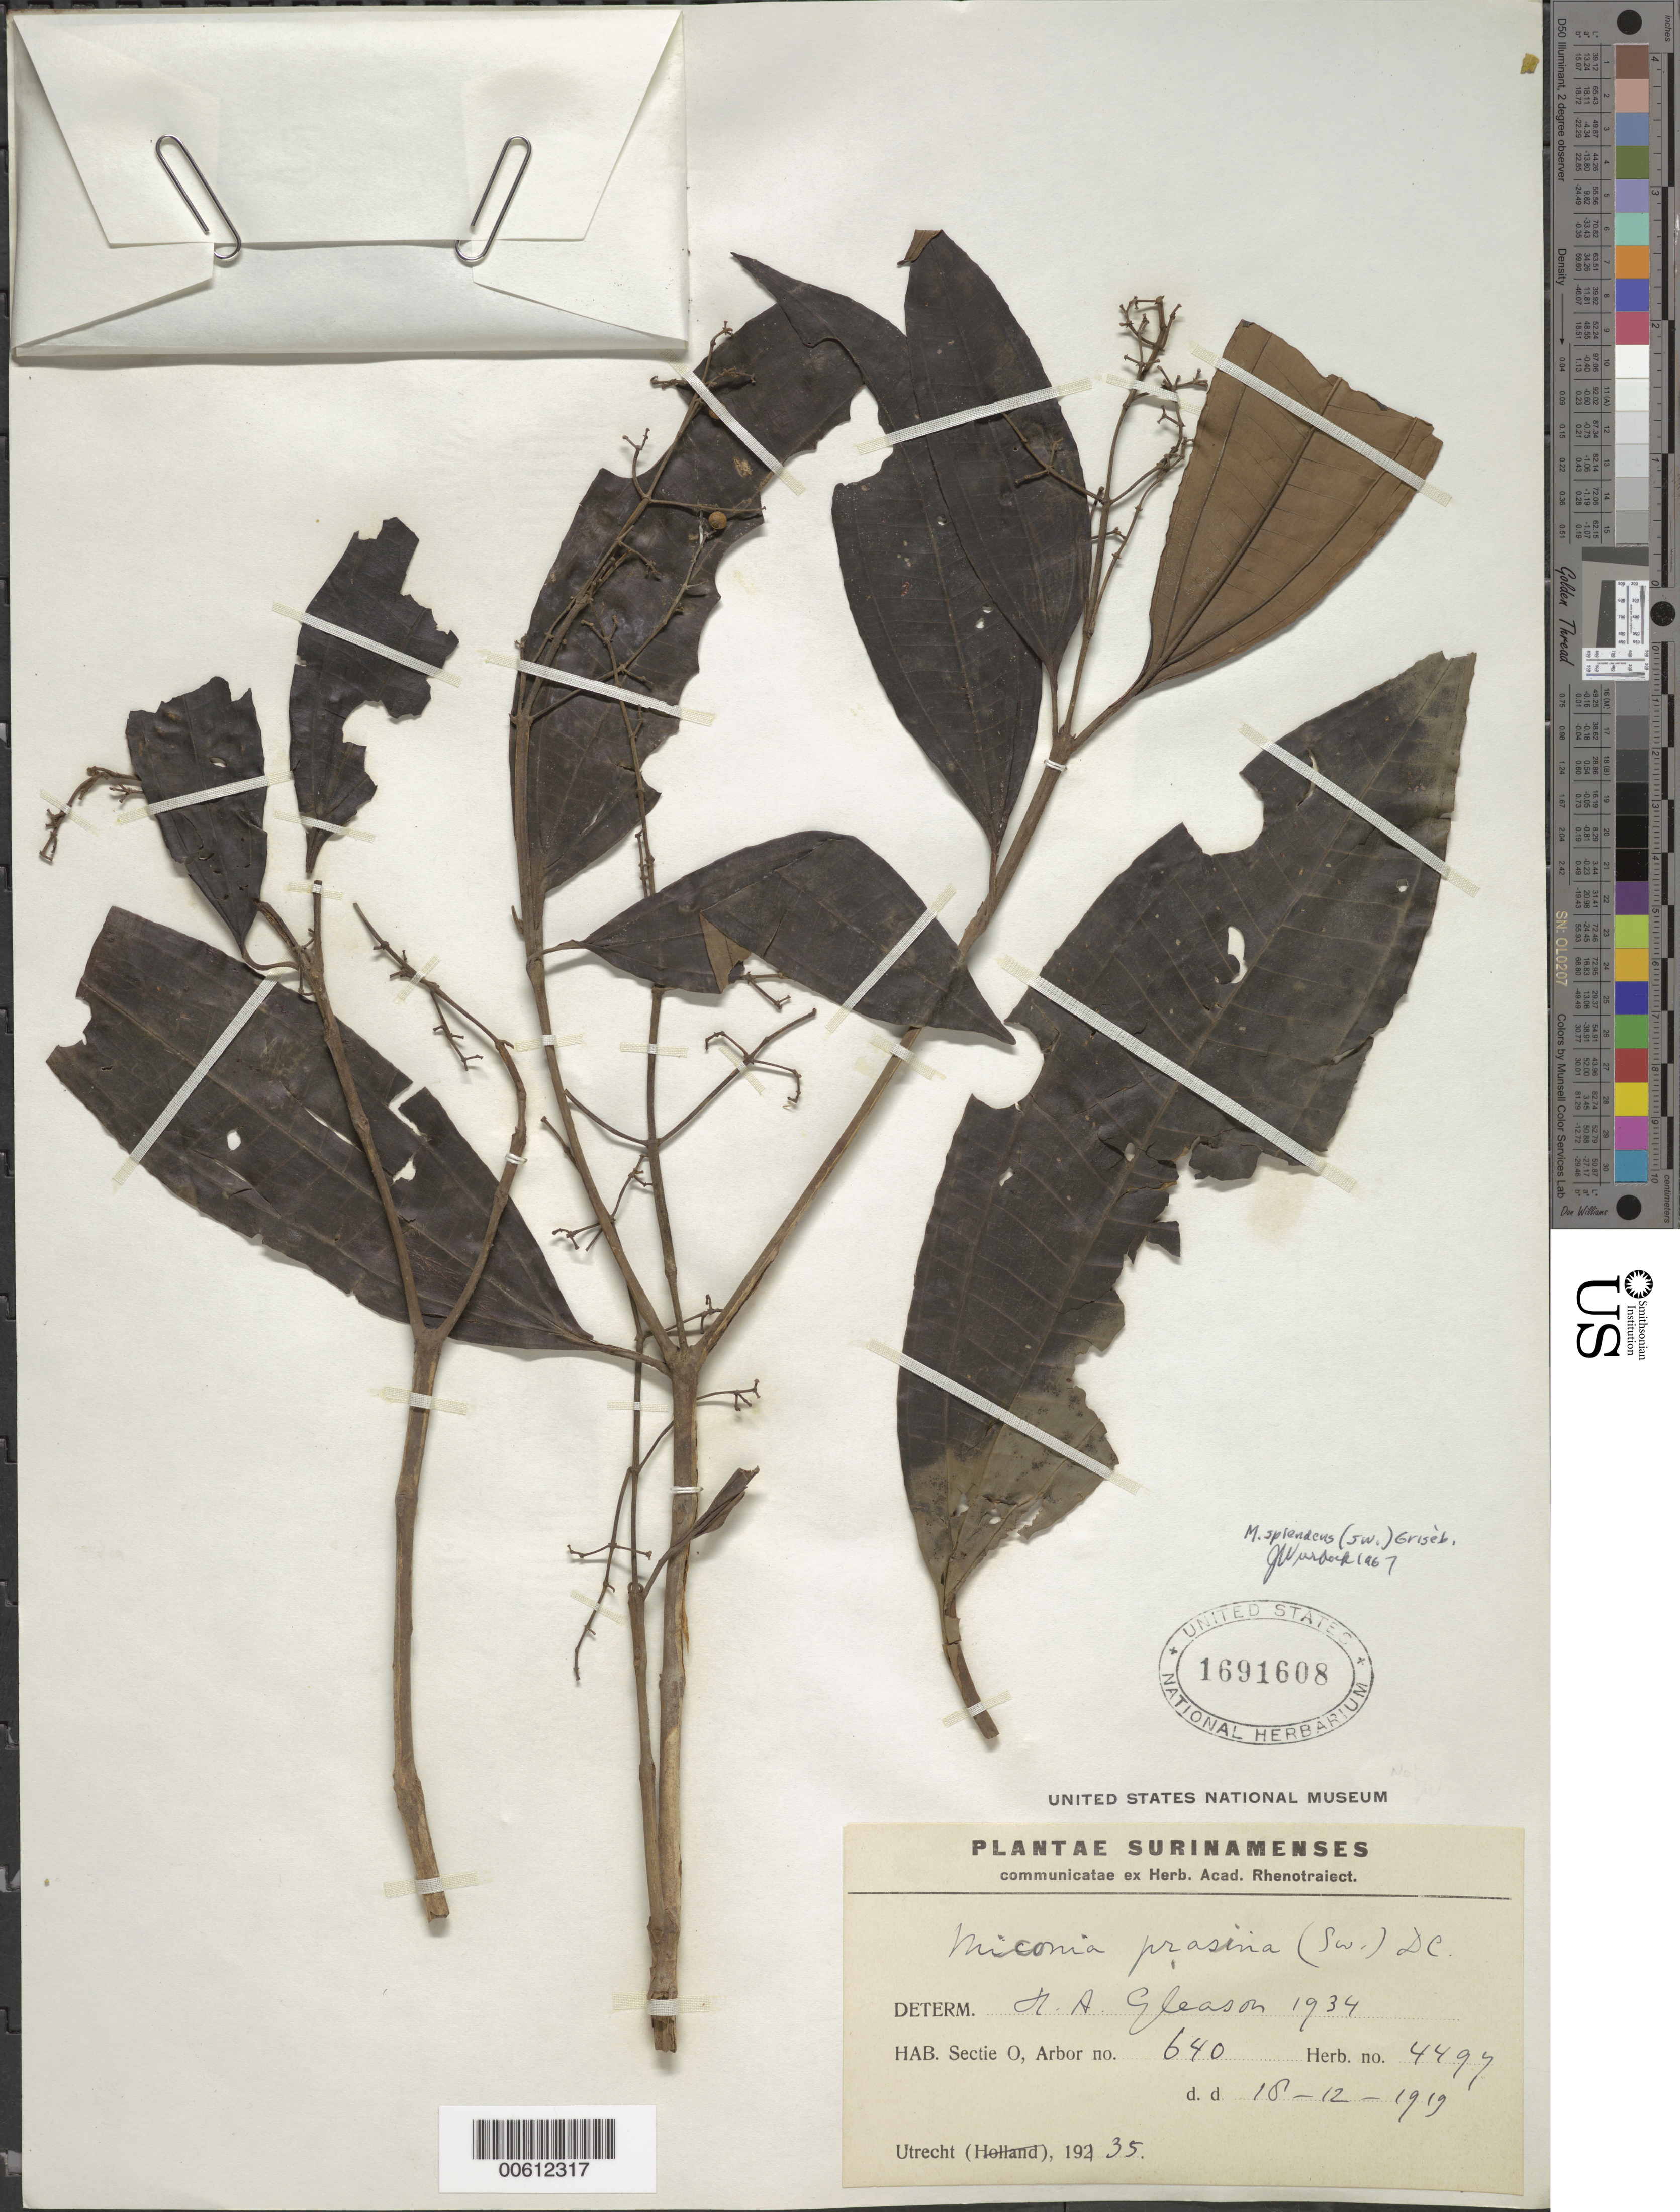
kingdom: Plantae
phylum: Tracheophyta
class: Magnoliopsida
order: Myrtales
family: Melastomataceae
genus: Miconia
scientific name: Miconia splendens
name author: (Sw.) Griseb.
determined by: Wurdack, John J., (US), US (UNITED STATES)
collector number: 4497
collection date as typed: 10-Dec-19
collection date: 1919-12-10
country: Suriname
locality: Sectie O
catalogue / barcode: US 1691608